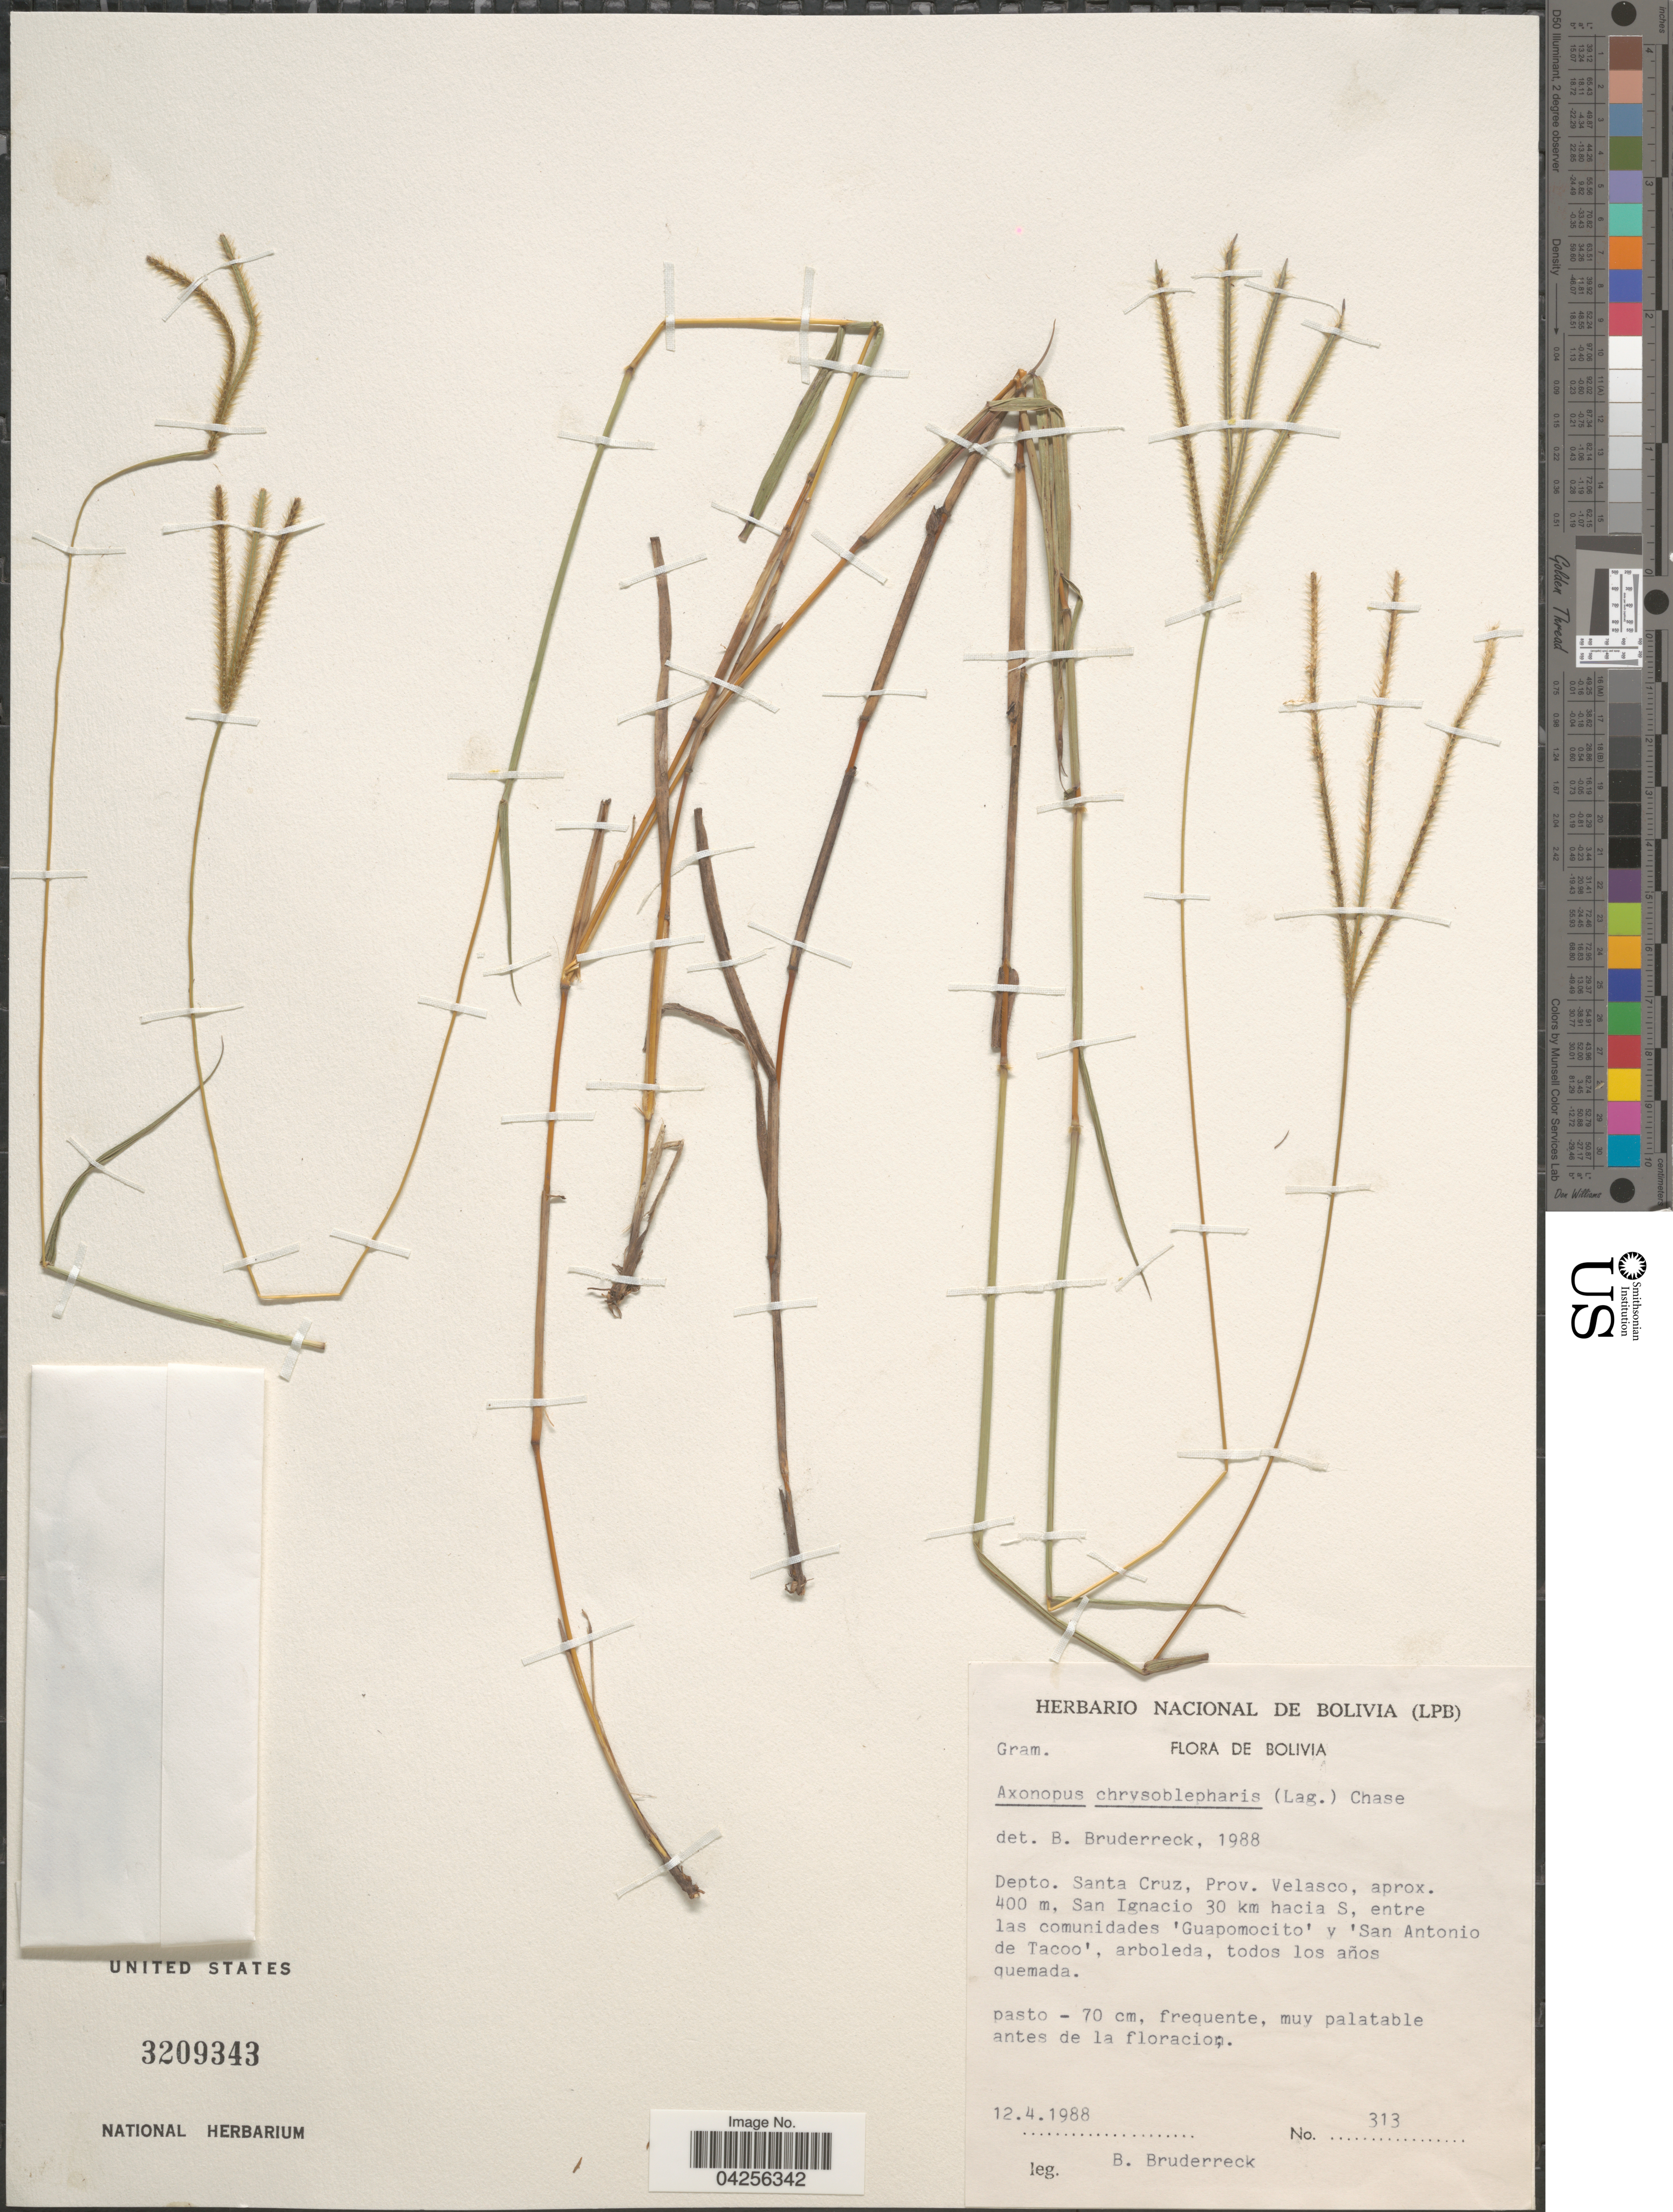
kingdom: Plantae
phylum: Tracheophyta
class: Liliopsida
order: Poales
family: Poaceae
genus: Axonopus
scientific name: Axonopus chrysoblepharis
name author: (Lag.) Chase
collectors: B. Bruderreck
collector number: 313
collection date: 1988-04-12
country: Bolivia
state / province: Santa Cruz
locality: Depto. Santa Cruz, Prov. Velasco. San Ignacio 30 km hacia S, entre las comunidades 'Guapomocito' y 'San Antonio de Tacoo'.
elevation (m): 400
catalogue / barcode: US 3209343